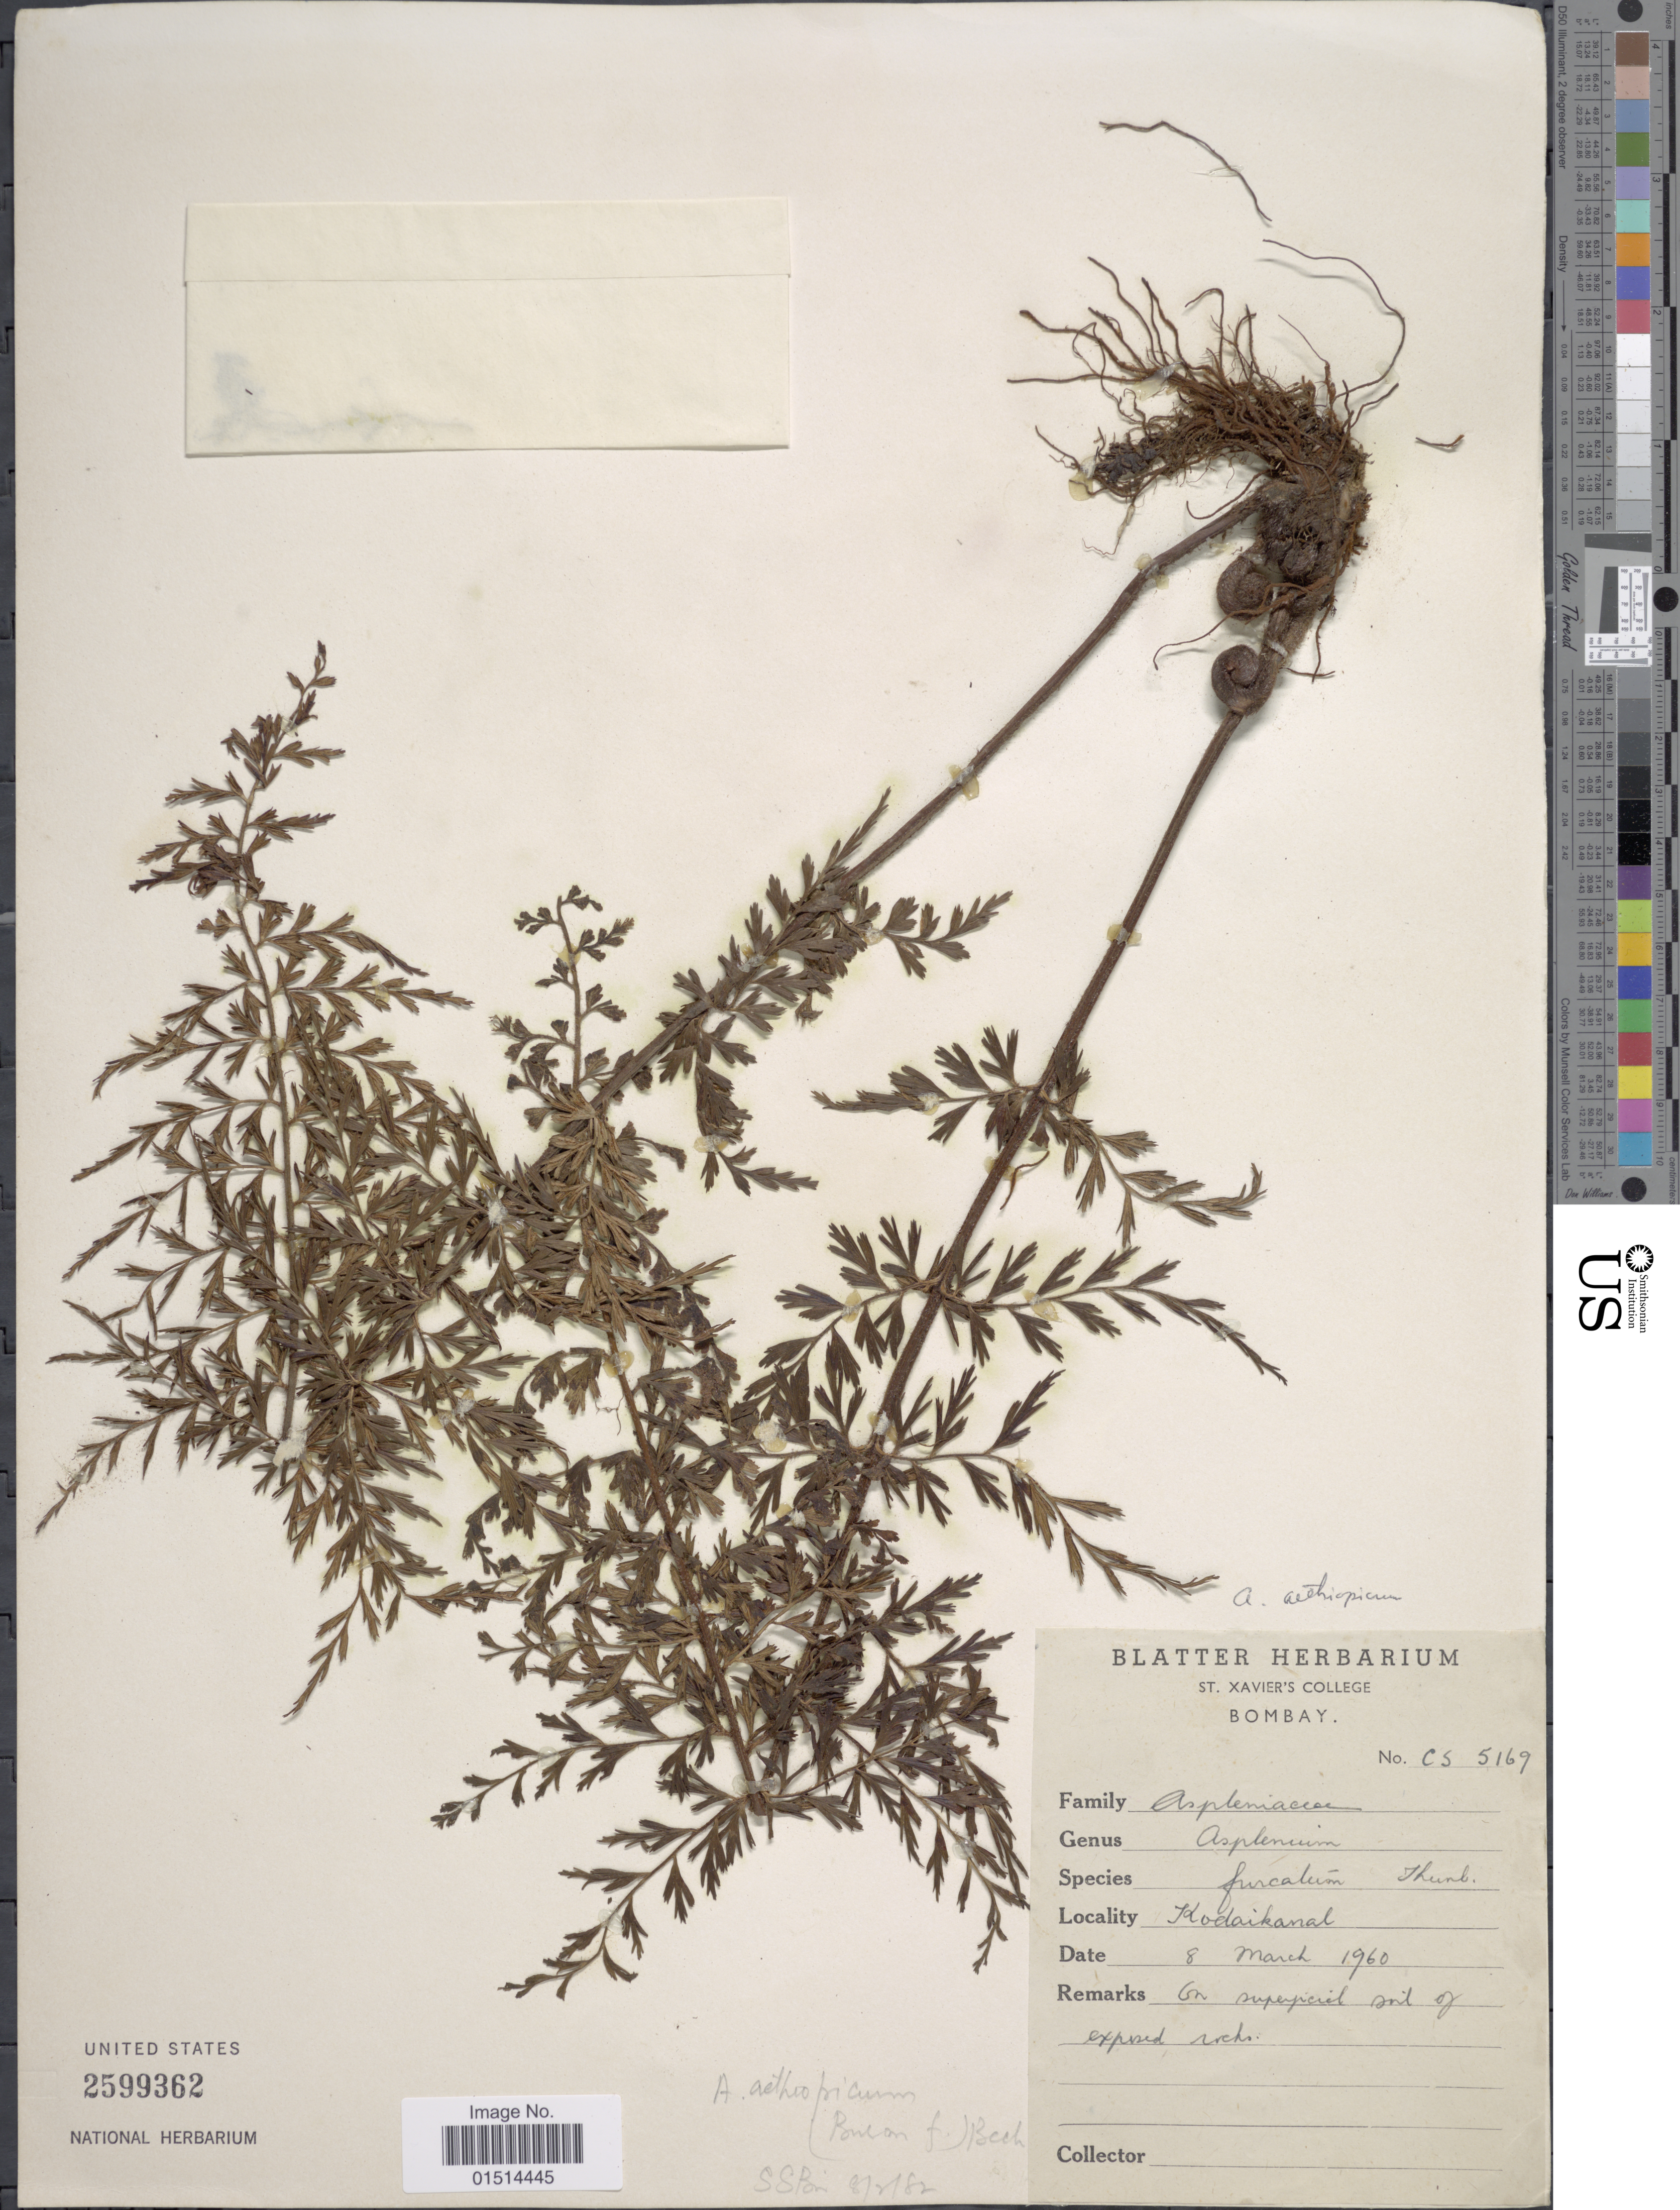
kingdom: Plantae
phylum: Tracheophyta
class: Polypodiopsida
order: Polypodiales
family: Aspleniaceae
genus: Asplenium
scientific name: Asplenium aethiopicum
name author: (Burm. f.) Bech.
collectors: ex herb. Blatter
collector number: cs5169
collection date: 1960-03-08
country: India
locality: Bombay, Kodaikanal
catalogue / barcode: US 2599362